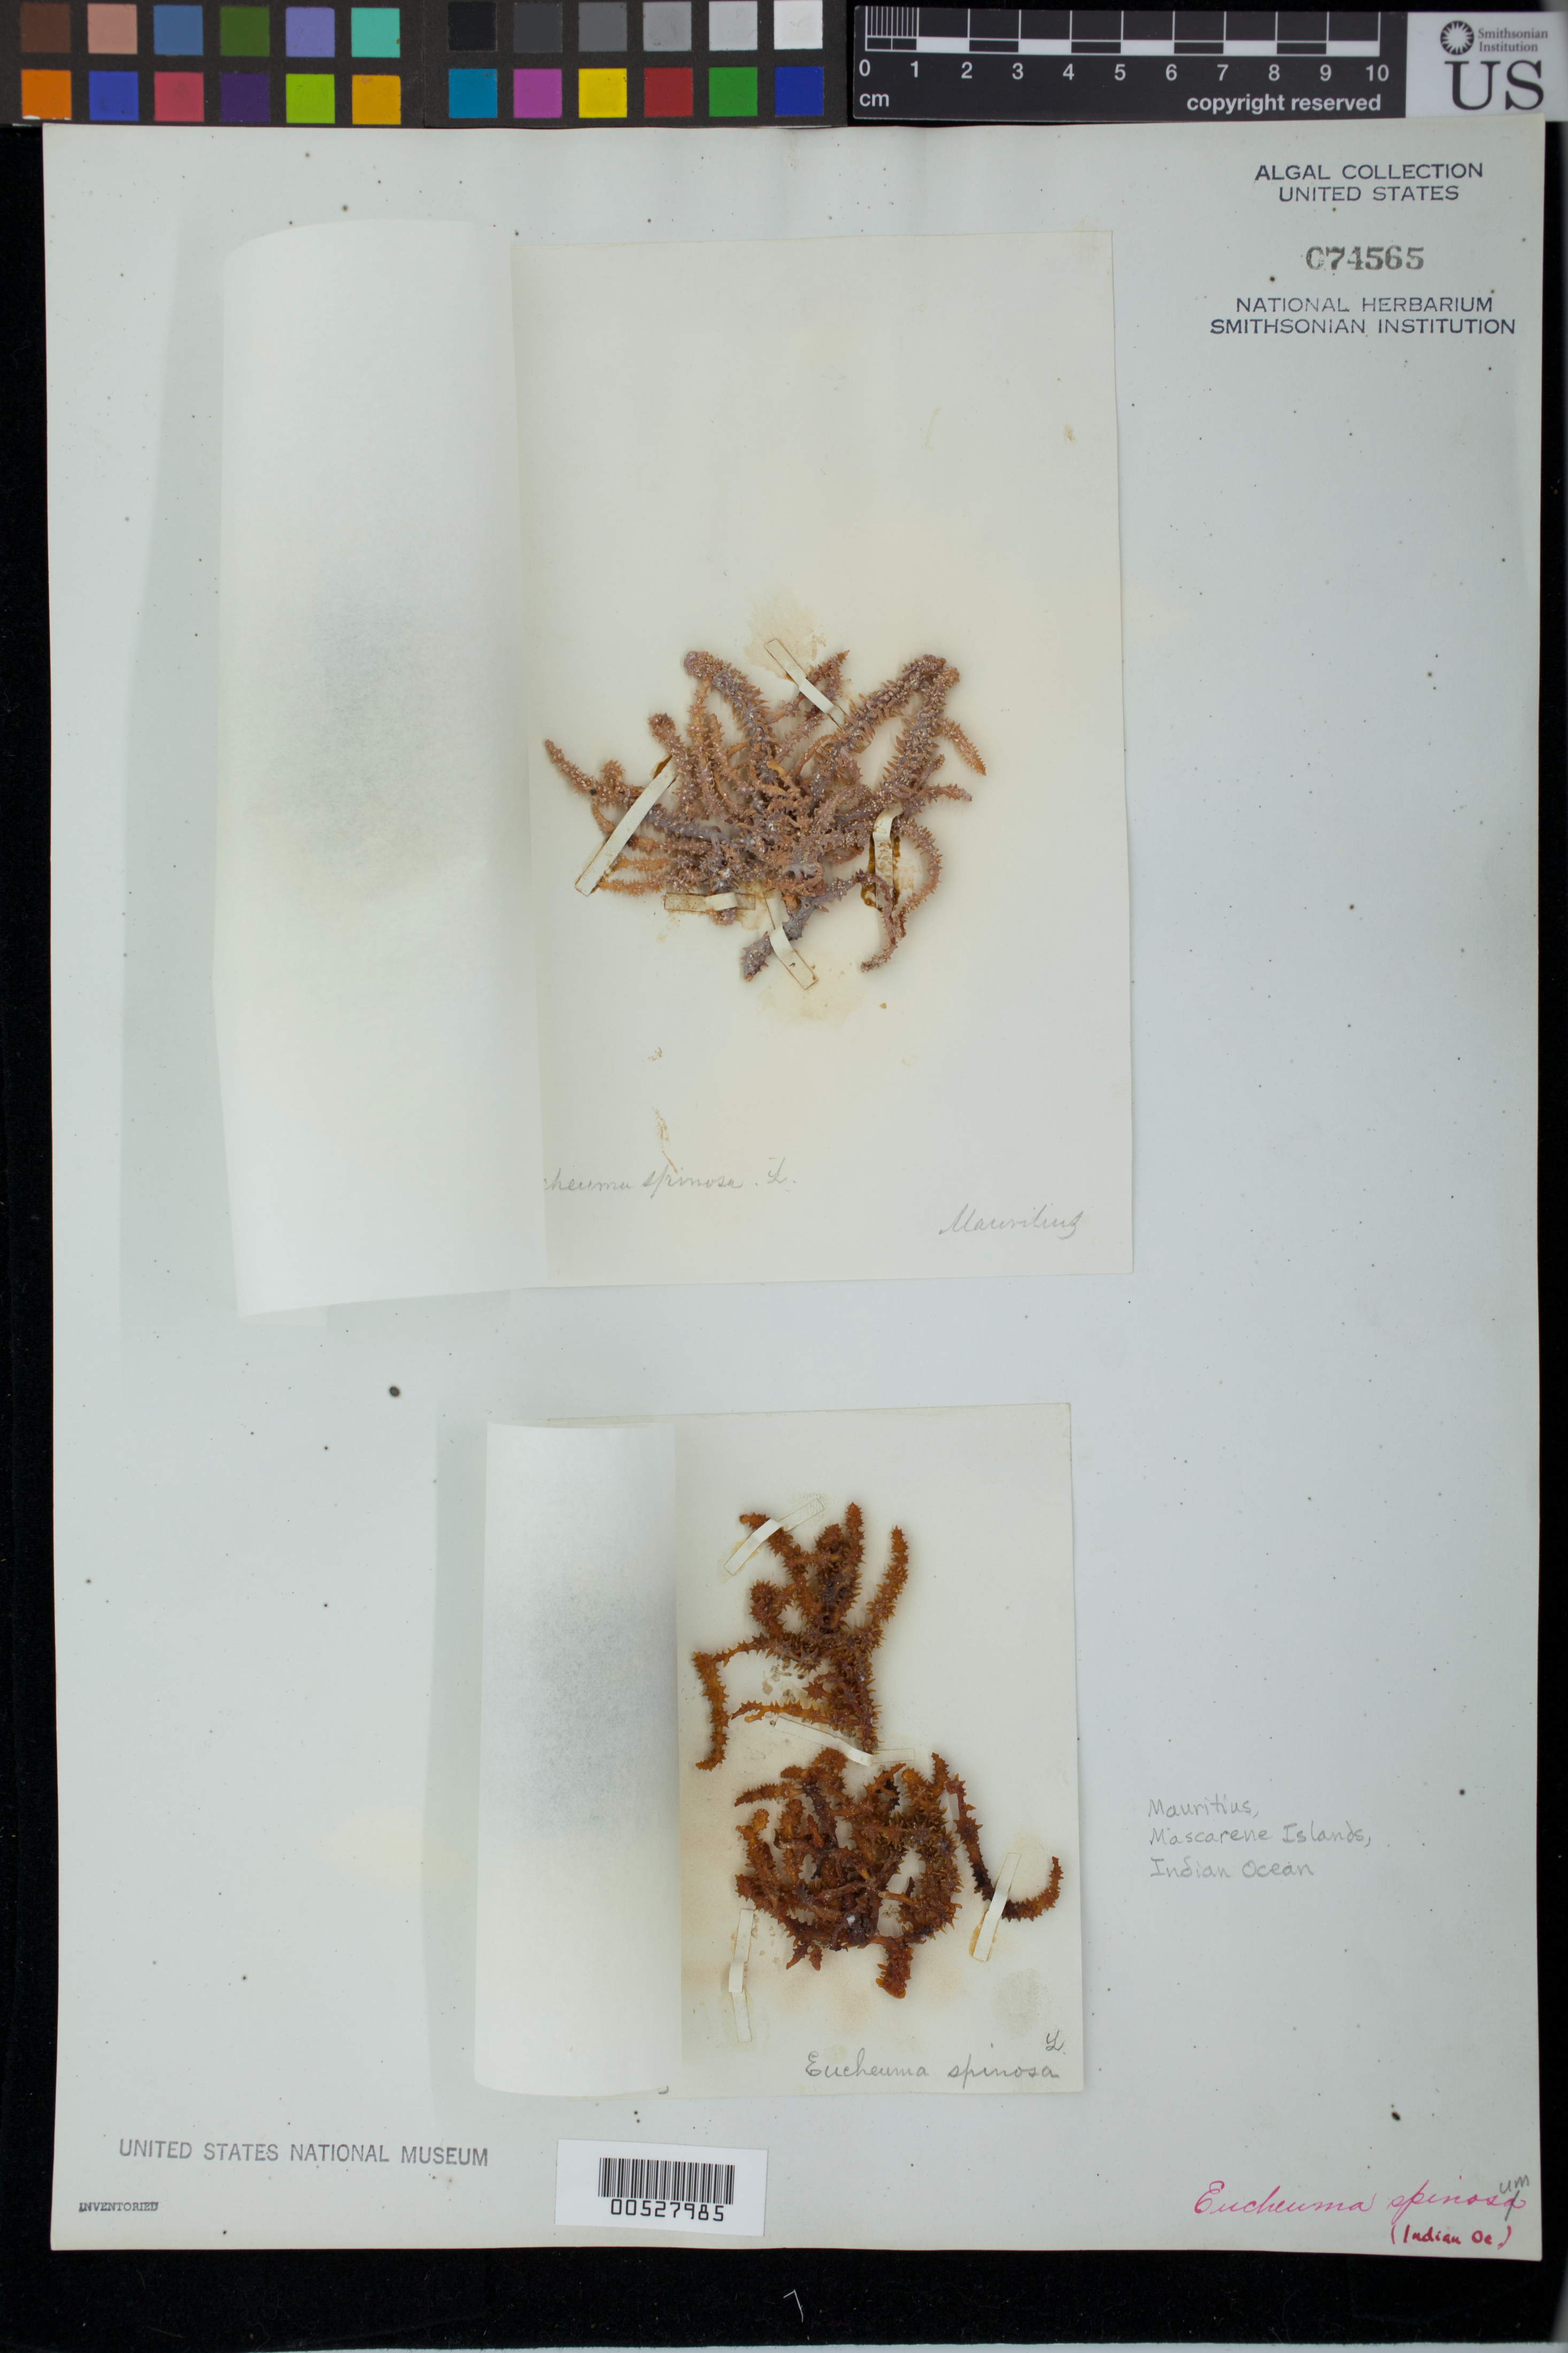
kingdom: Plantae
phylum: Rhodophyta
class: Florideophyceae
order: Gigartinales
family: Solieriaceae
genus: Eucheuma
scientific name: Eucheuma denticulatum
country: Mauritius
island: Mauritius Island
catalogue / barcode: US 74565